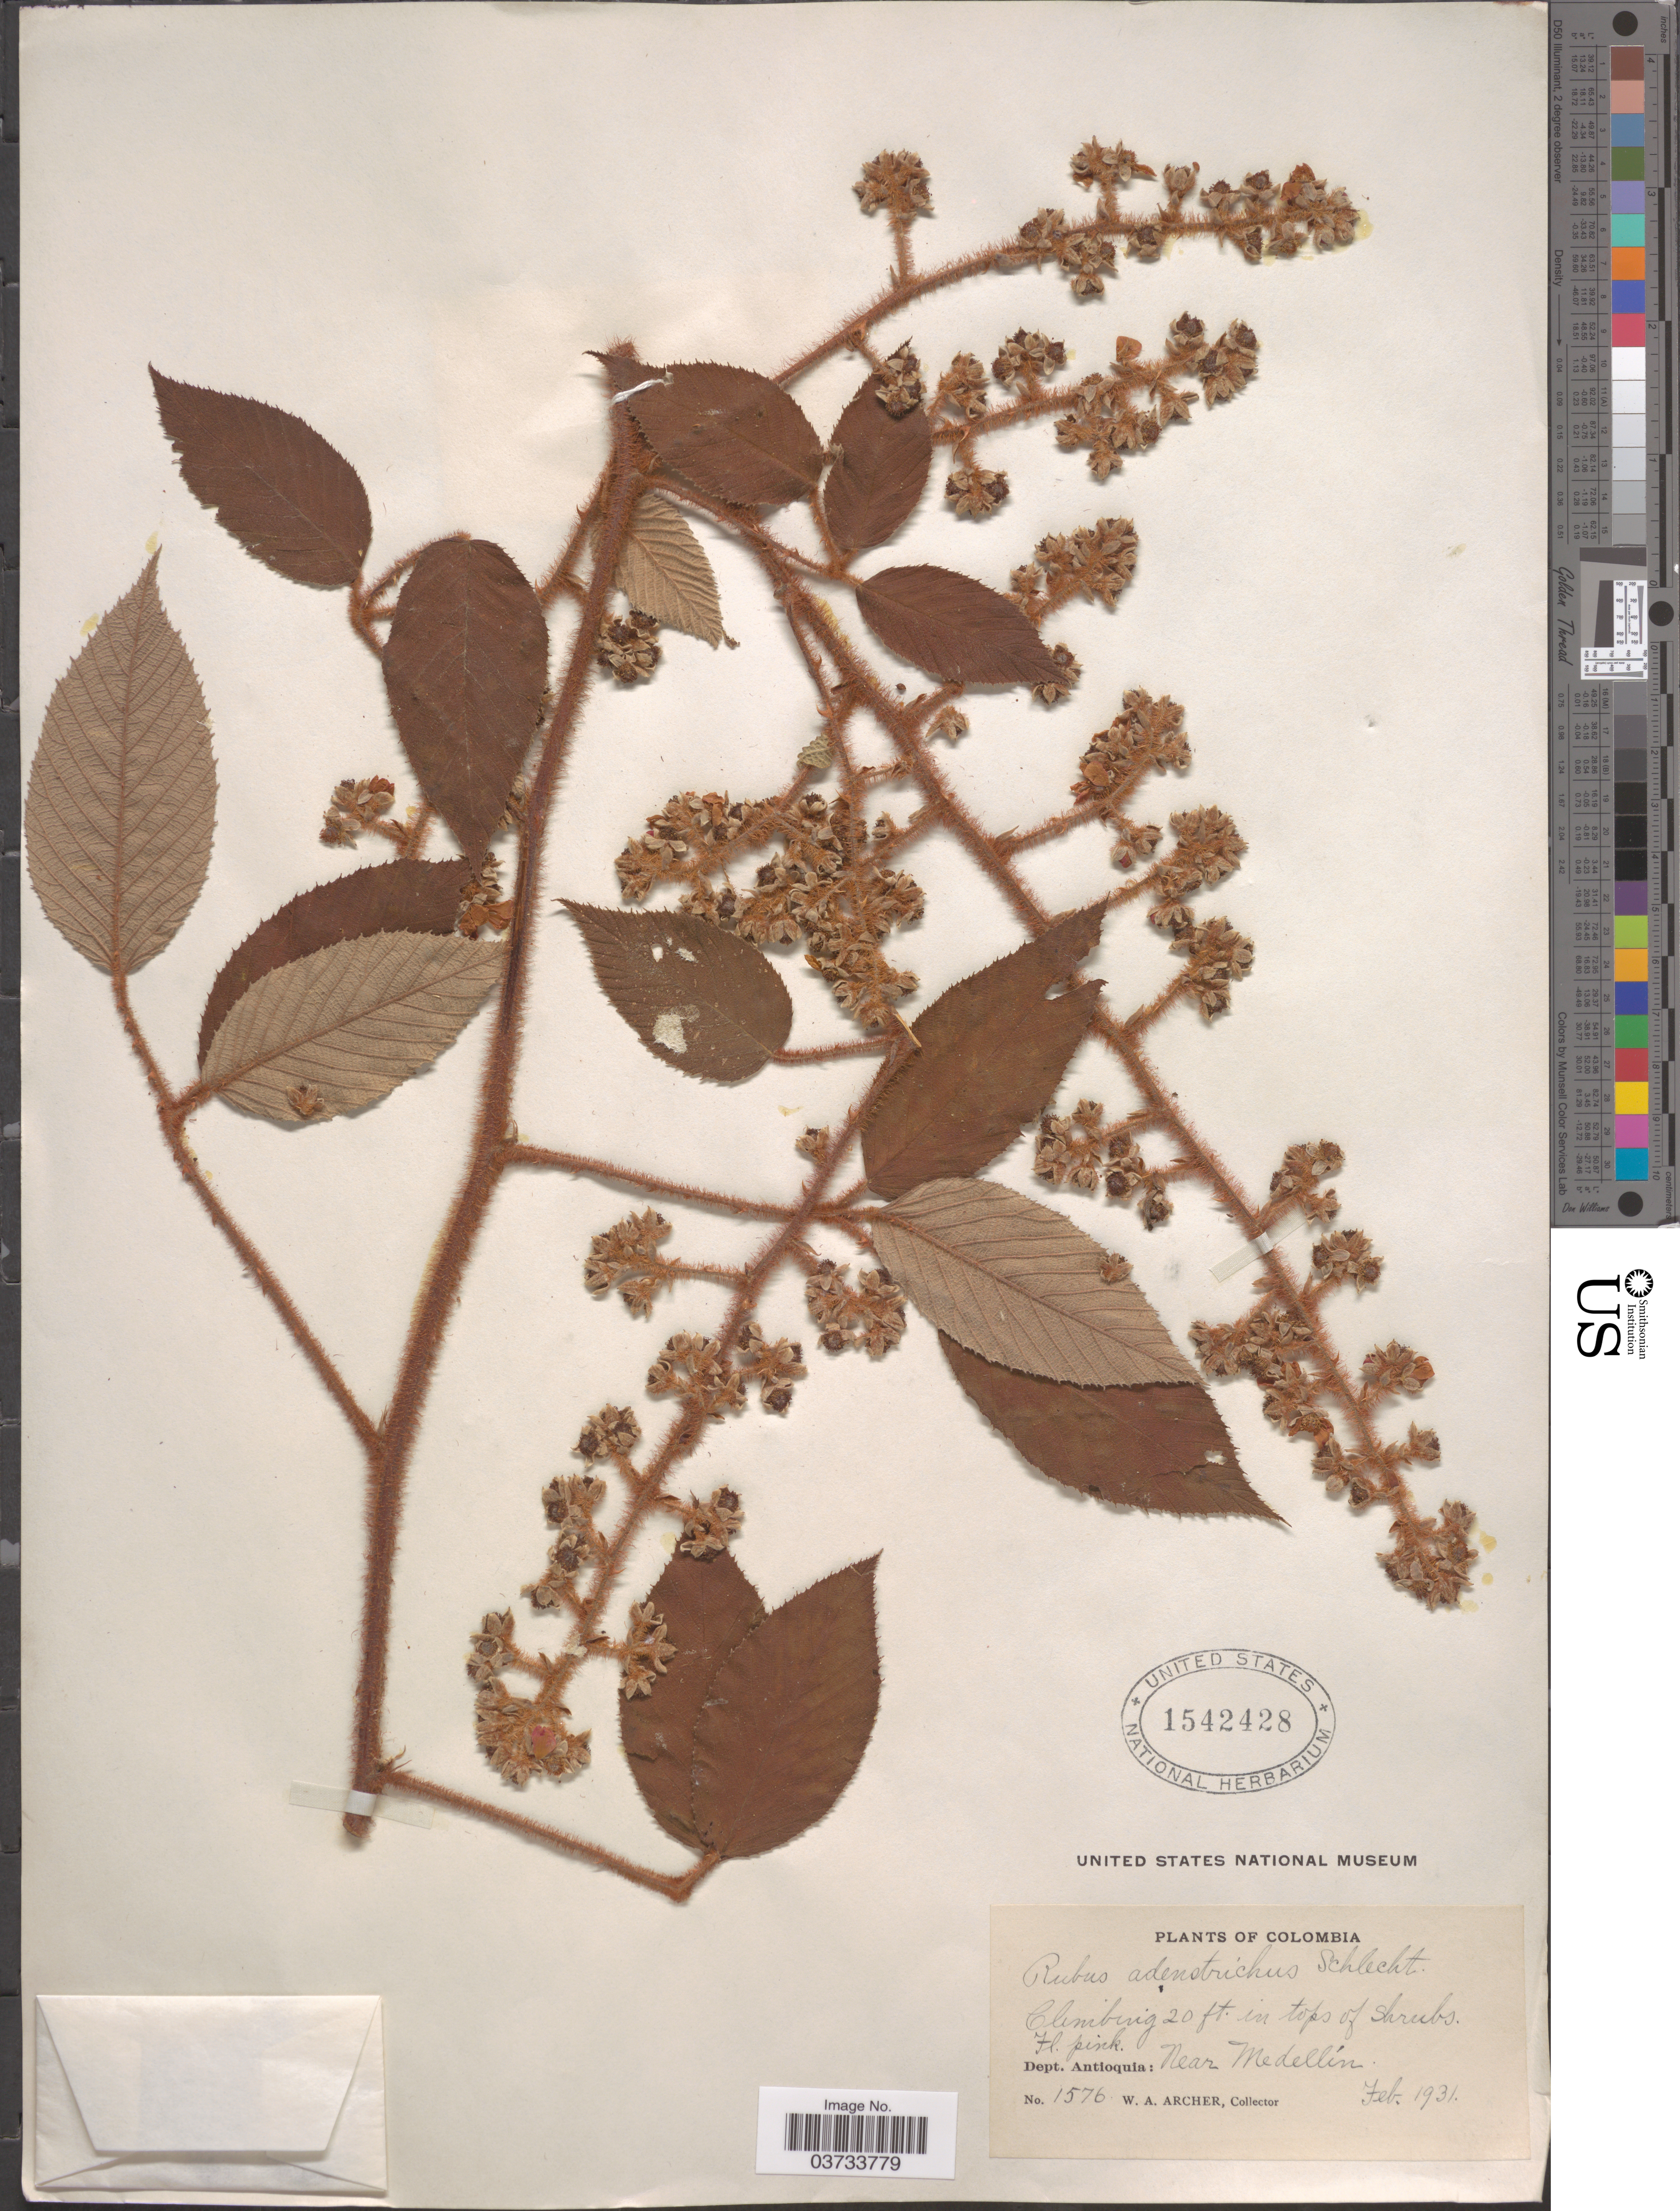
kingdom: Plantae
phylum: Tracheophyta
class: Magnoliopsida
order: Rosales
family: Rosaceae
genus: Rubus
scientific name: Rubus urticifolius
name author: Poir.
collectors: W. Archer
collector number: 1576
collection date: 1931-02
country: Colombia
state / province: Antioquia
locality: Dept. Antioquia: Near Medellín.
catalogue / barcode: US 1542428